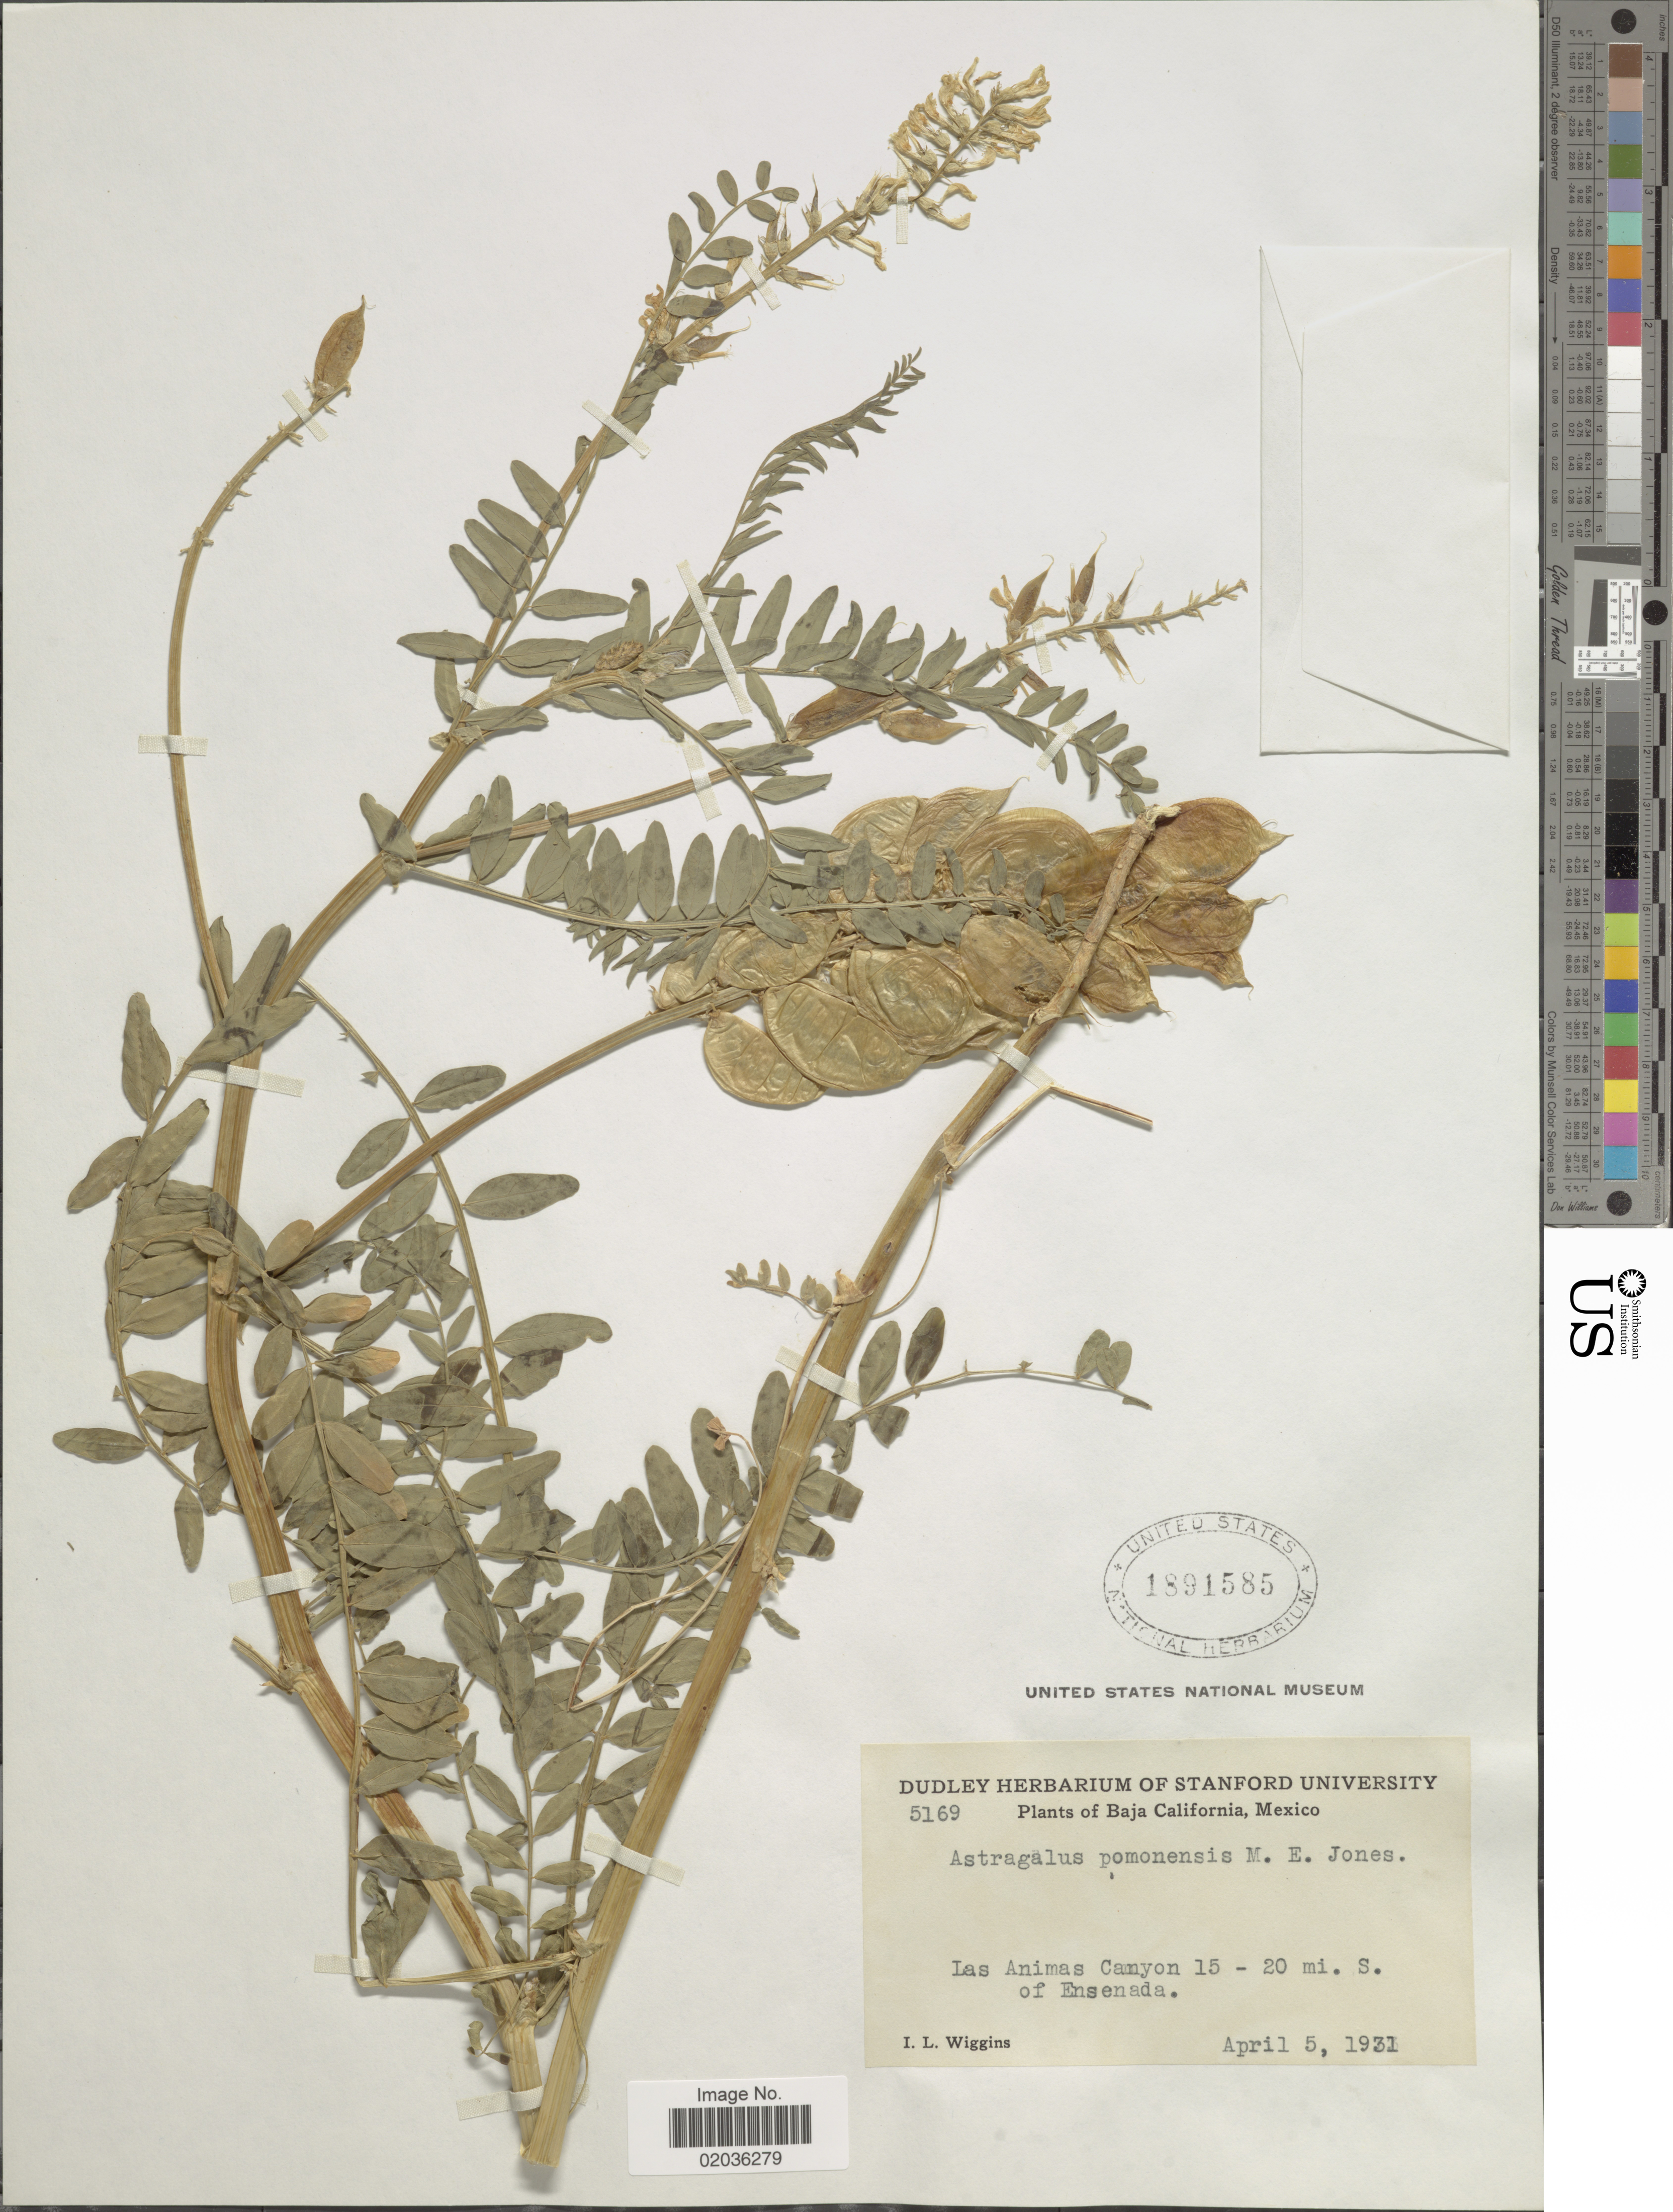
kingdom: Plantae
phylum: Tracheophyta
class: Magnoliopsida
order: Fabales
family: Fabaceae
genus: Astragalus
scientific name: Astragalus pomonensis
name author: M.E. Jones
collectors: I. L. Wiggins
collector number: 5169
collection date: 1931-04-05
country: Mexico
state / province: Baja California Norte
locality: Las Animas Canyon 15 - 20 mi. S. of Ensenada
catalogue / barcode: US 1891585